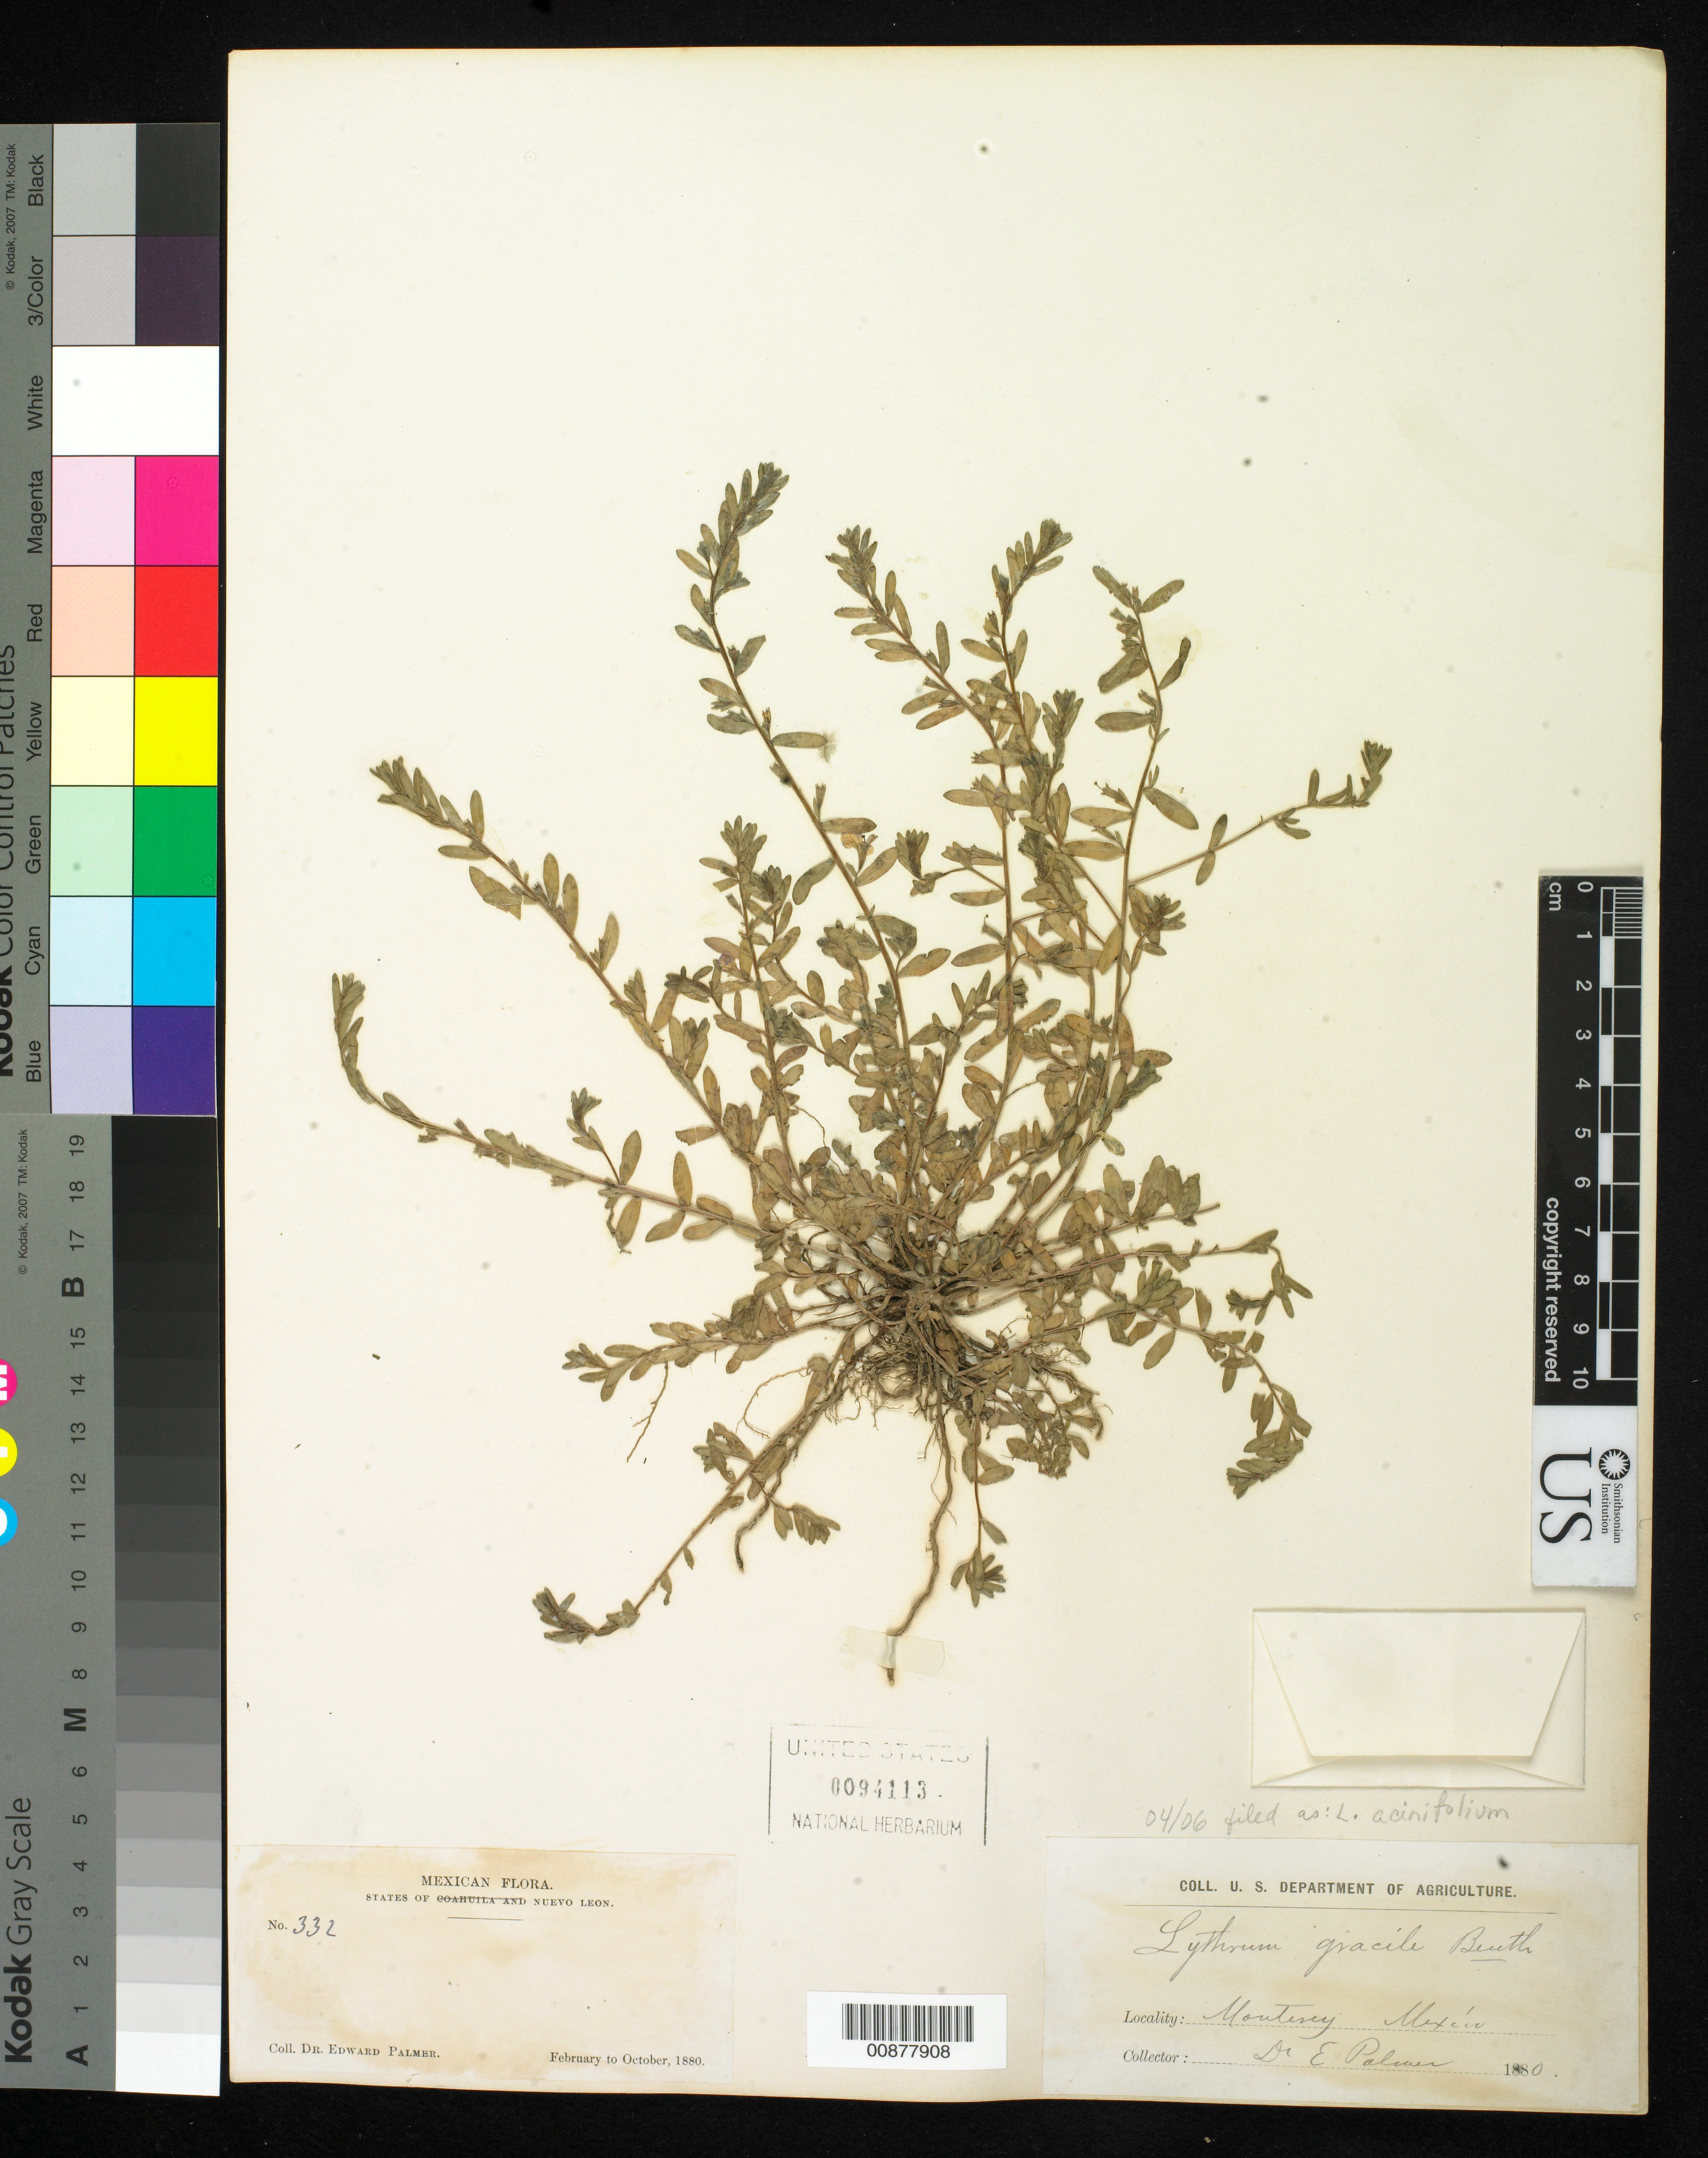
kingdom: Plantae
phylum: Tracheophyta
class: Magnoliopsida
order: Myrtales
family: Lythraceae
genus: Lythrum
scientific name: Lythrum acinifolium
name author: Sessé & Moc. ex Koehne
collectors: E. Palmer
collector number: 332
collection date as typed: Feb 1880 to -- Oct 1880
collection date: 1880-02/1880-10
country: Mexico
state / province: Nuevo León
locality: Monterrey, Nuevo León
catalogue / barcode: US 94113